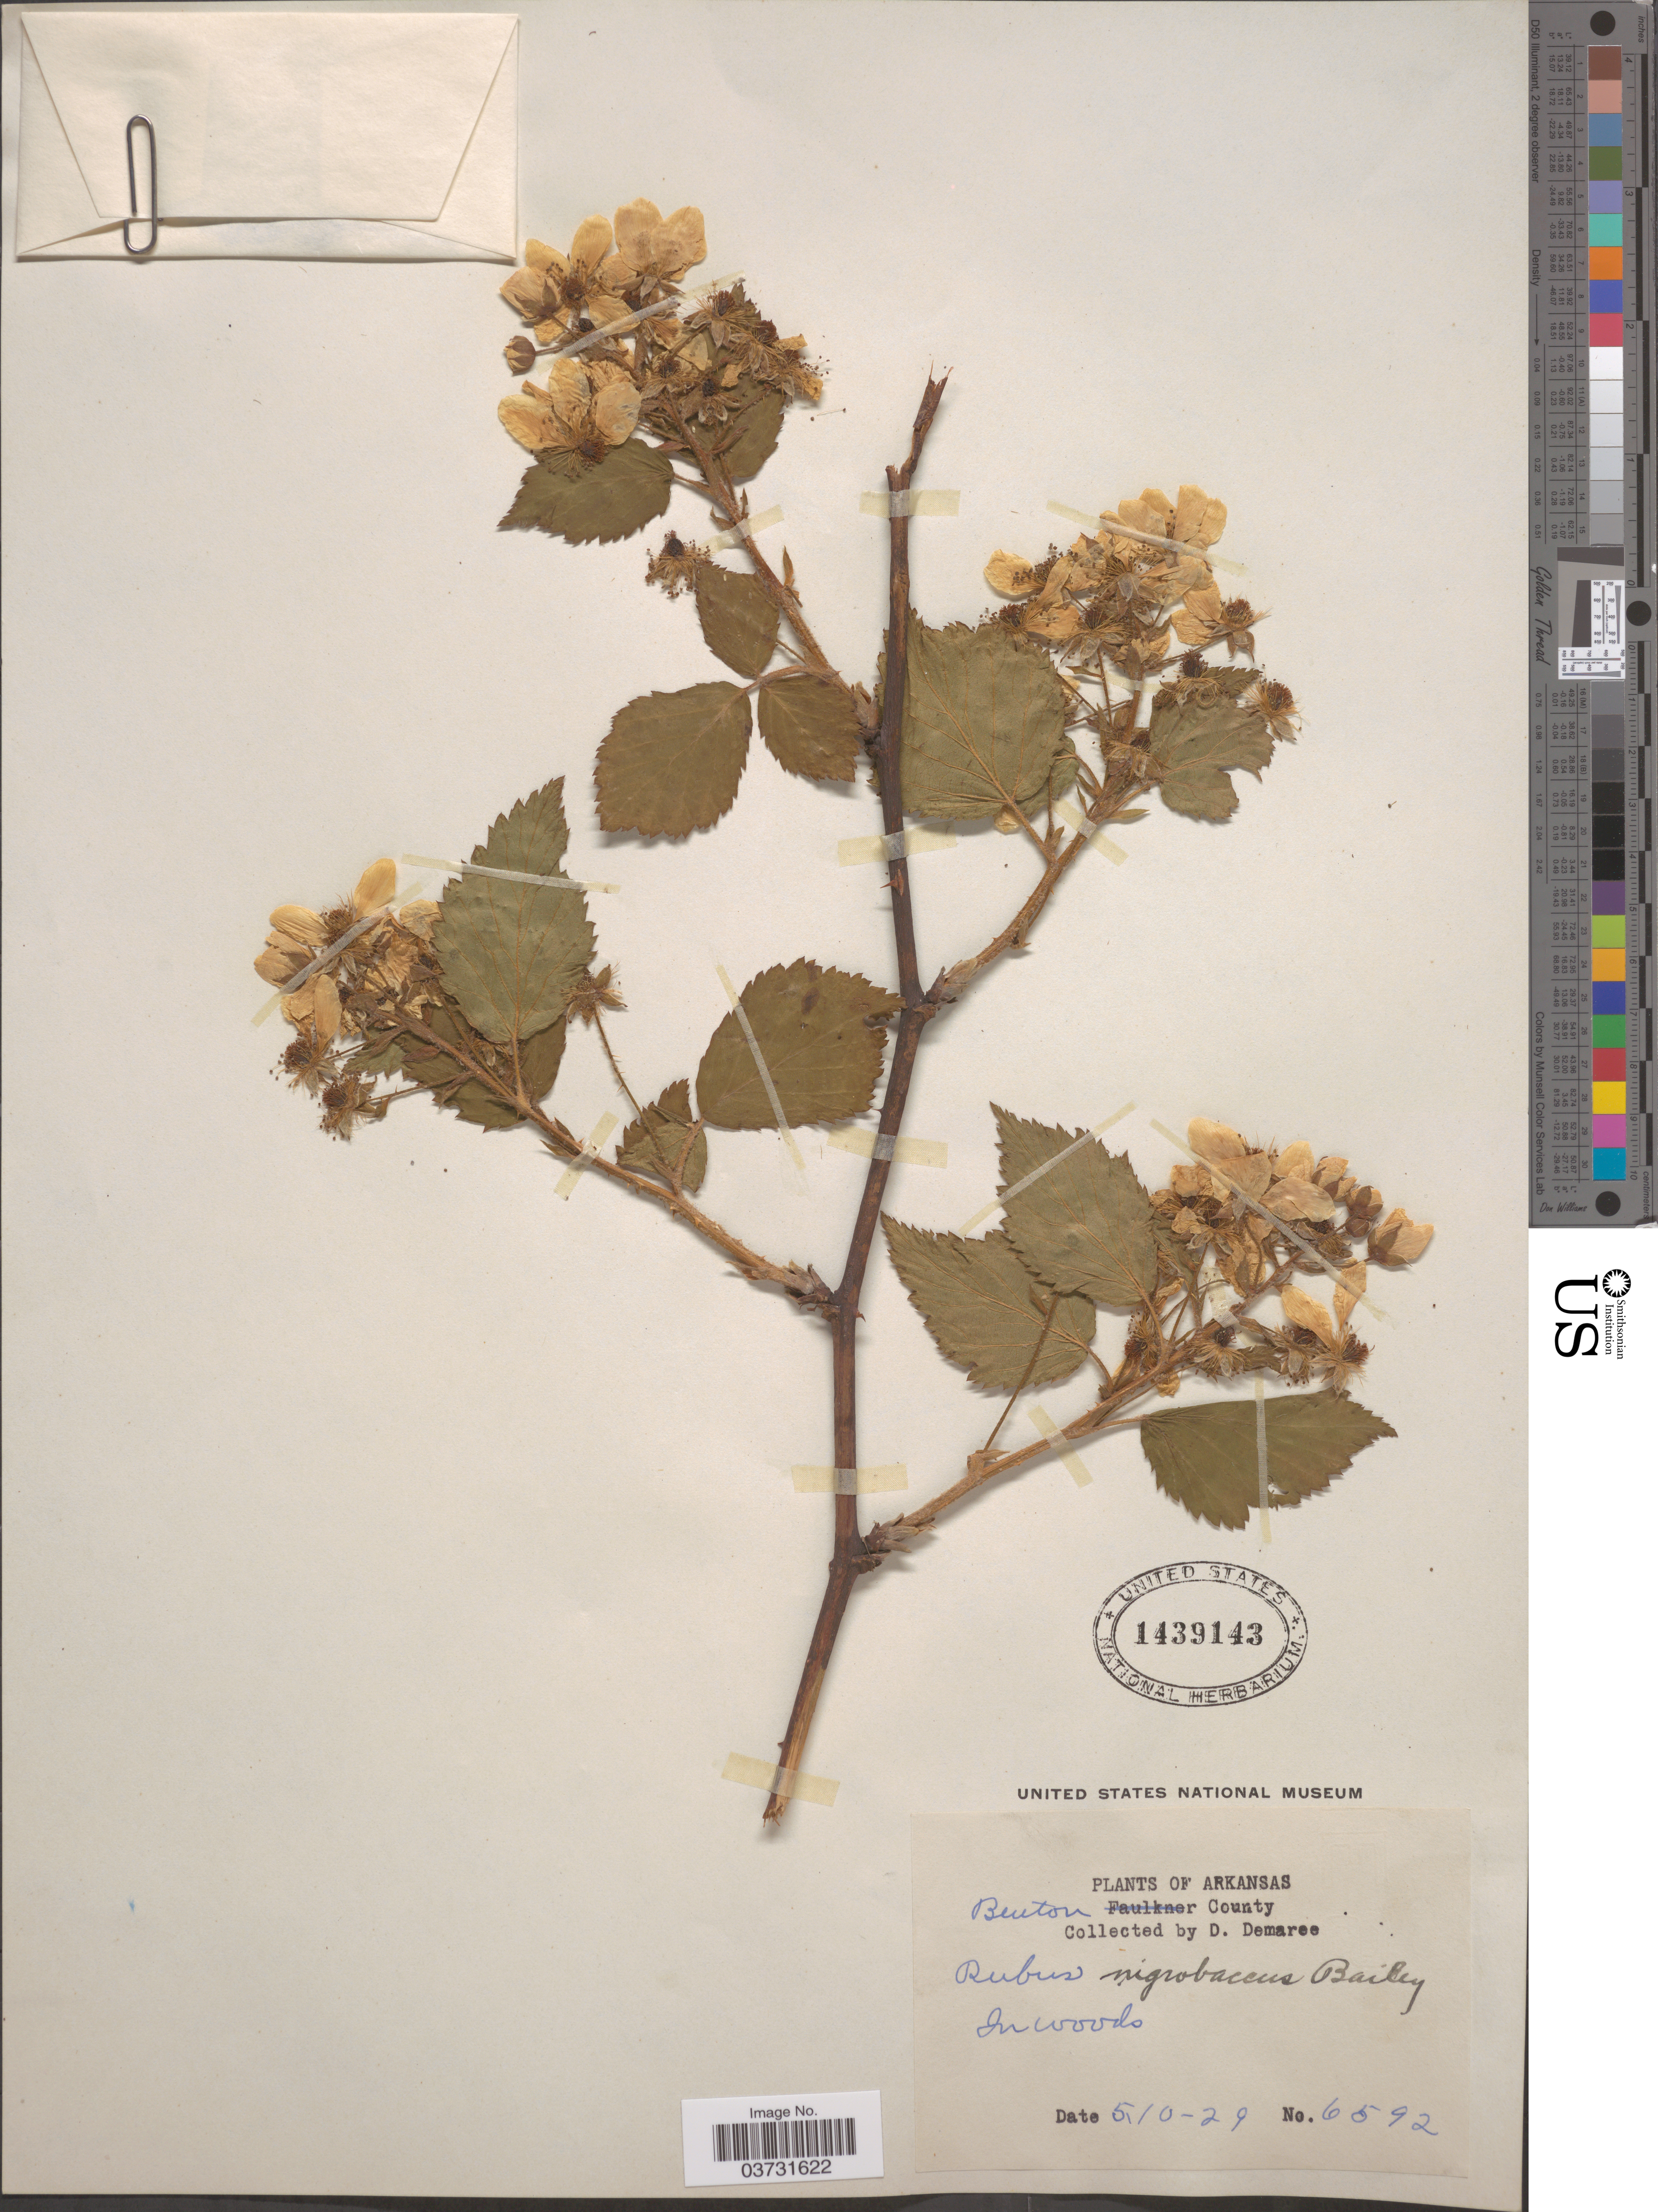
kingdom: Plantae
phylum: Tracheophyta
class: Magnoliopsida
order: Rosales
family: Rosaceae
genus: Rubus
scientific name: Rubus nigrobaccus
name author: L.H. Bailey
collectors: D. Demaree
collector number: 6592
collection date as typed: Transcribed d/m/y: 10/5/29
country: United States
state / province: Arkansas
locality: Benton County. In woods.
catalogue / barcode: US 1439143